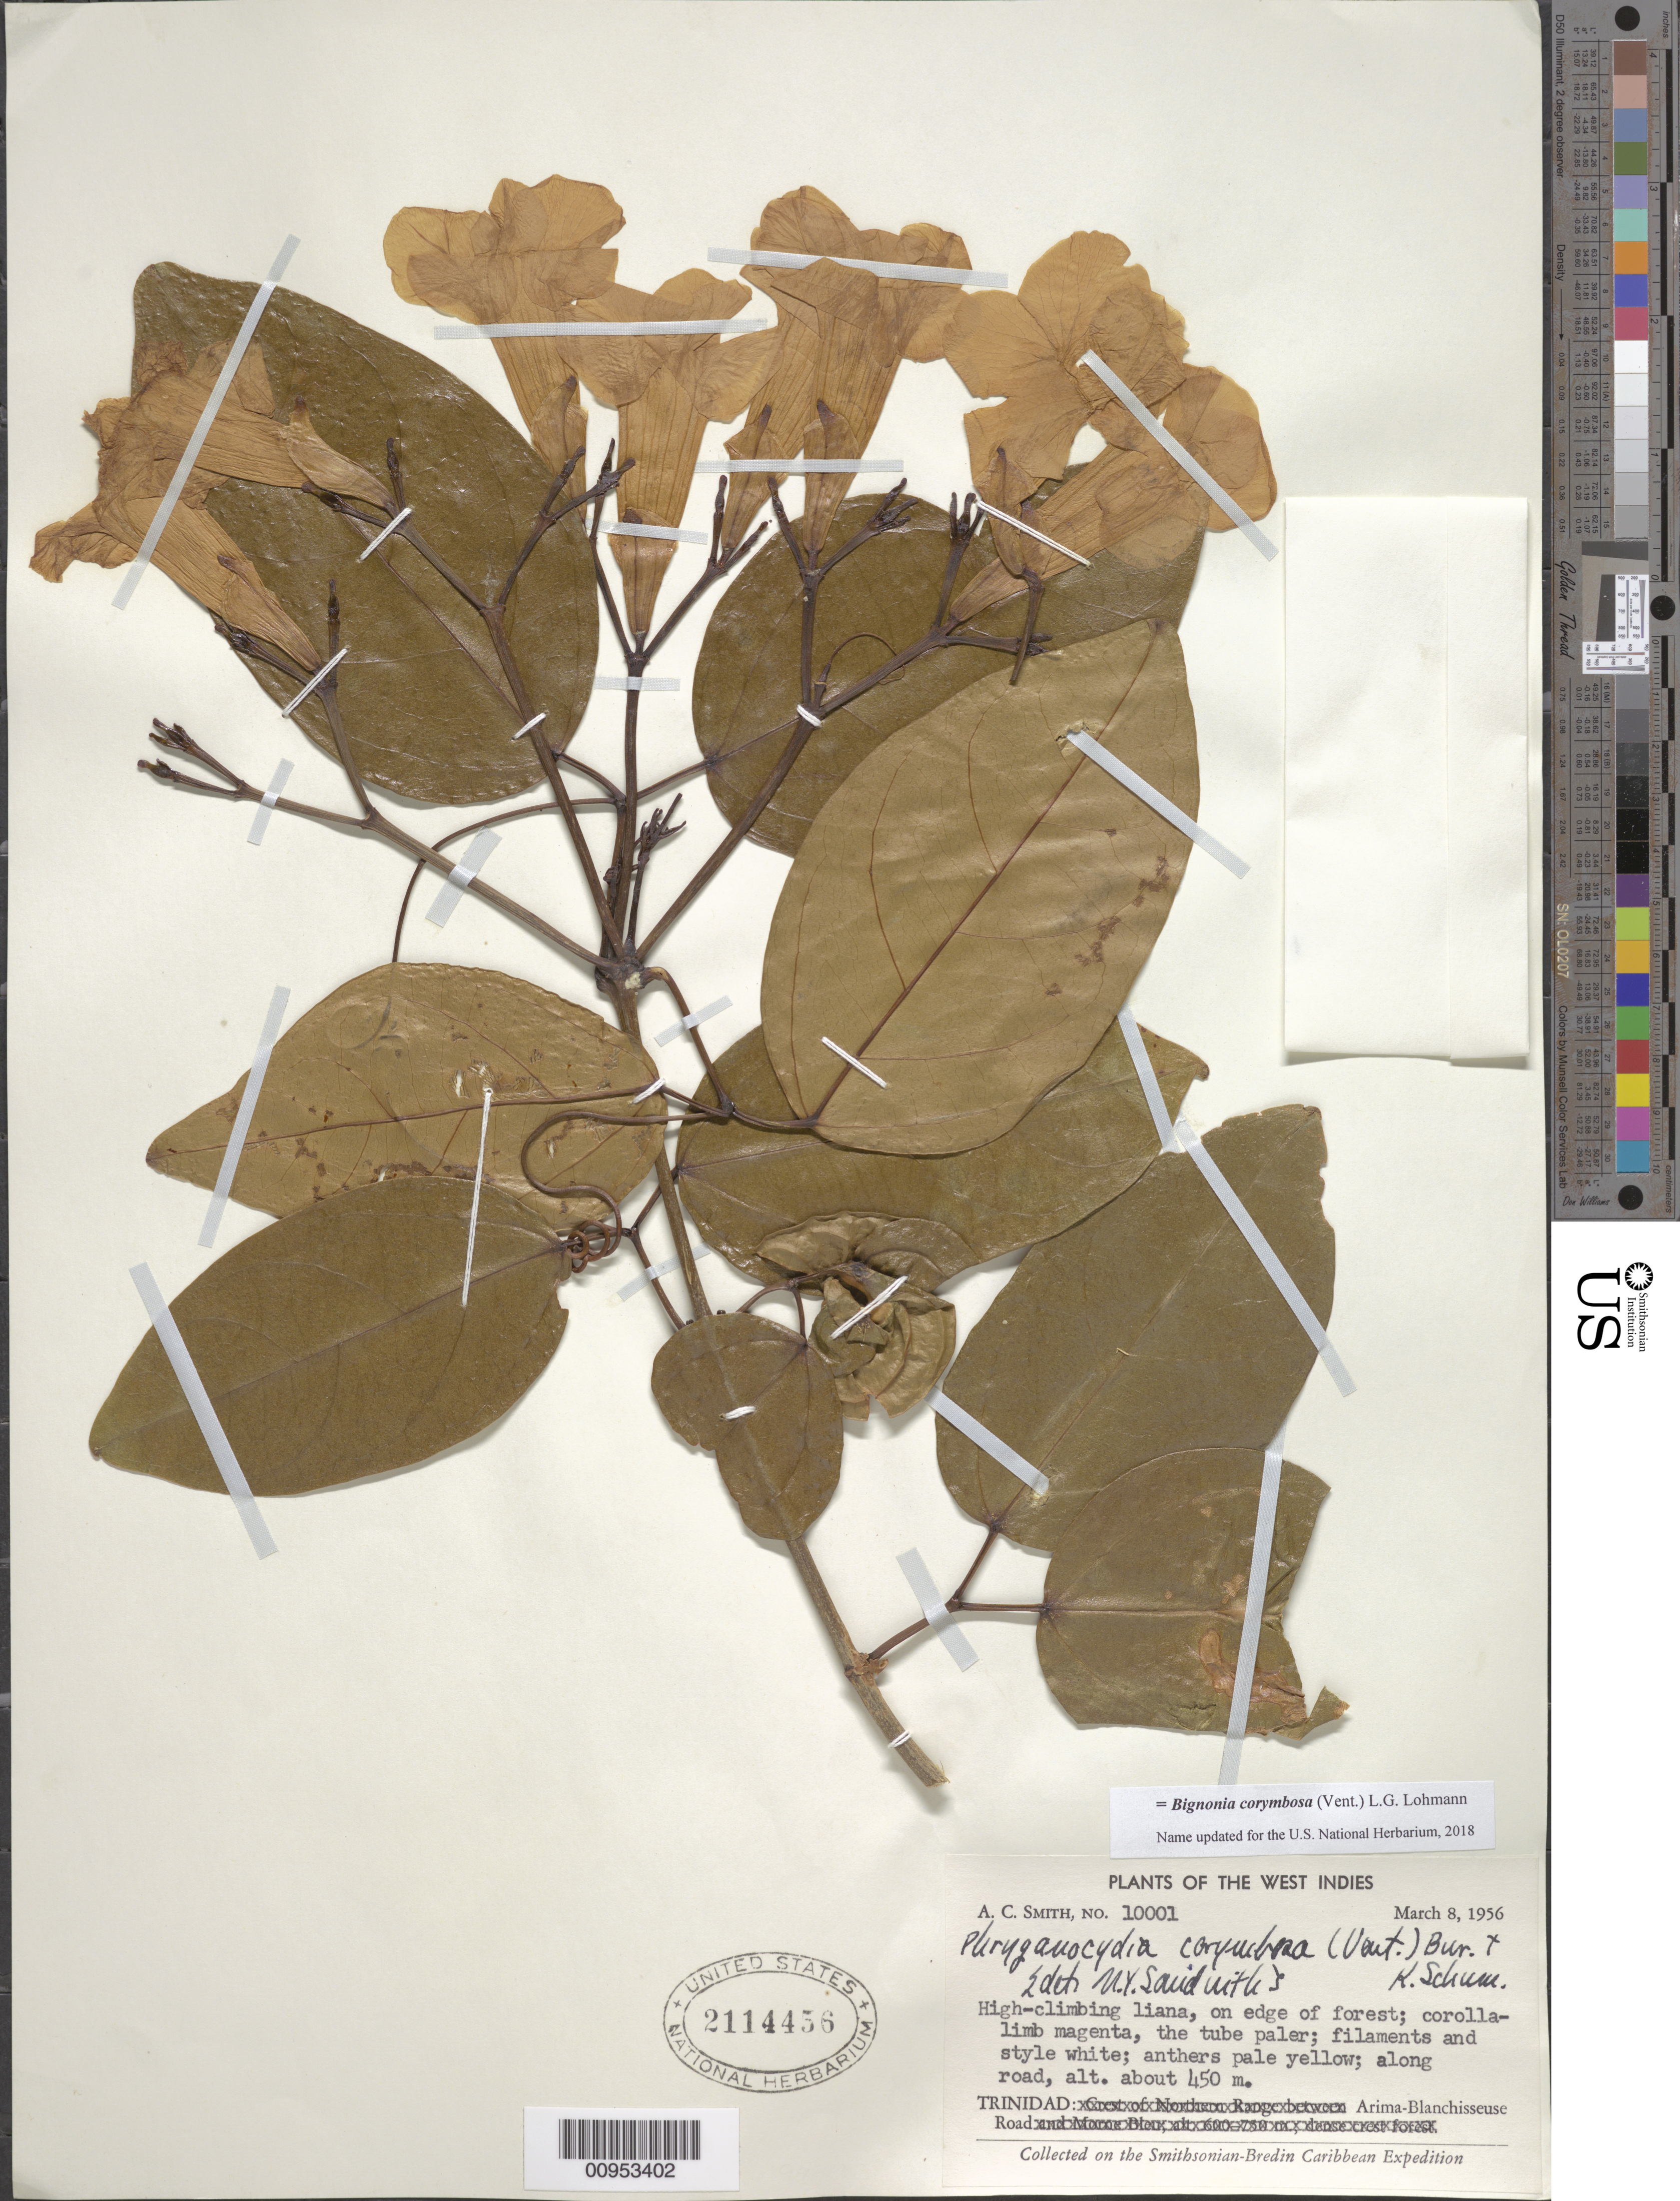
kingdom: Plantae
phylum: Tracheophyta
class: Magnoliopsida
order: Lamiales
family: Bignoniaceae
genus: Bignonia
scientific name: Bignonia corymbosa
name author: (Vent.) L.G. Lohmann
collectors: A. C. Smith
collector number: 10001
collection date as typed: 08 Mar 1956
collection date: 1956-03-08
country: Trinidad and Tobago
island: Trinidad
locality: Arima-Blanchisseuse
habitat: Edge of forest, along road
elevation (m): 450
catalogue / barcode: US 2114456